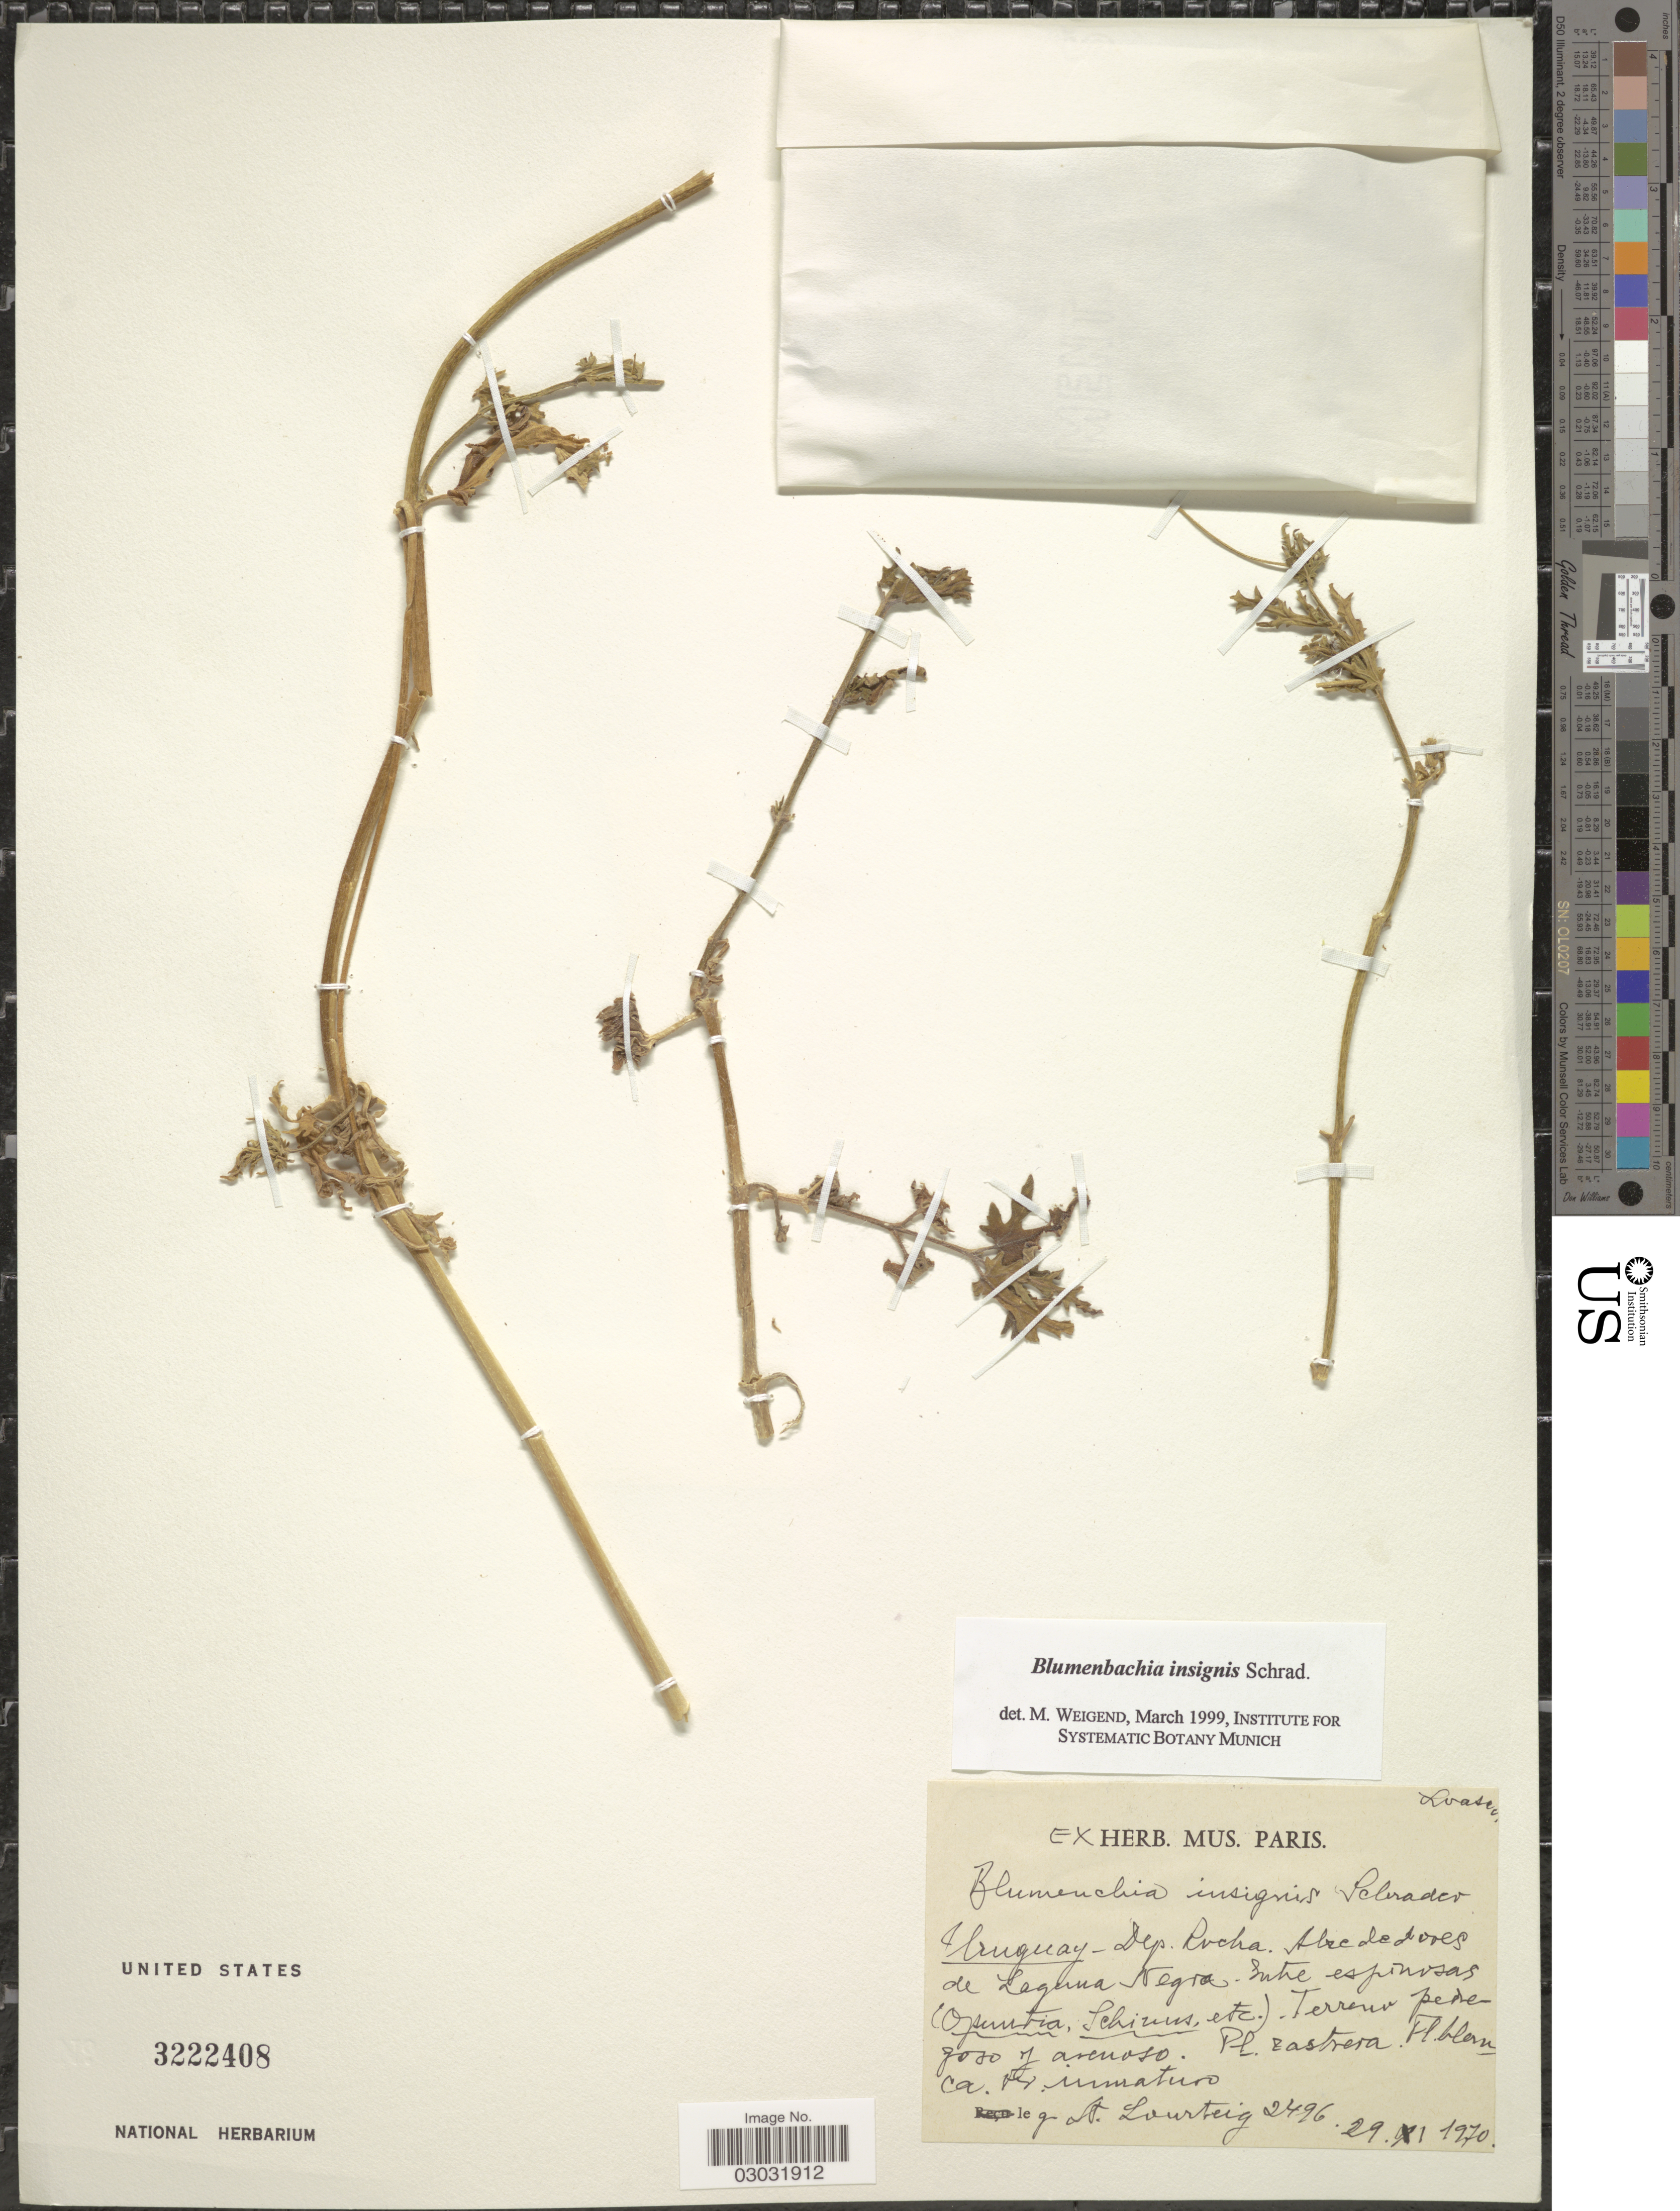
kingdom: Plantae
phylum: Tracheophyta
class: Magnoliopsida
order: Cornales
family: Loasaceae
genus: Blumenbachia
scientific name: Blumenbachia insignis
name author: Schrad.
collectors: A. Lourteig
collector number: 2496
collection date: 1970-11-29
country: Uruguay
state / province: Rocha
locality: Dep. Rocha. Alrededores de Laguna Negra. Entre espinosas.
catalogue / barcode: US 3222408